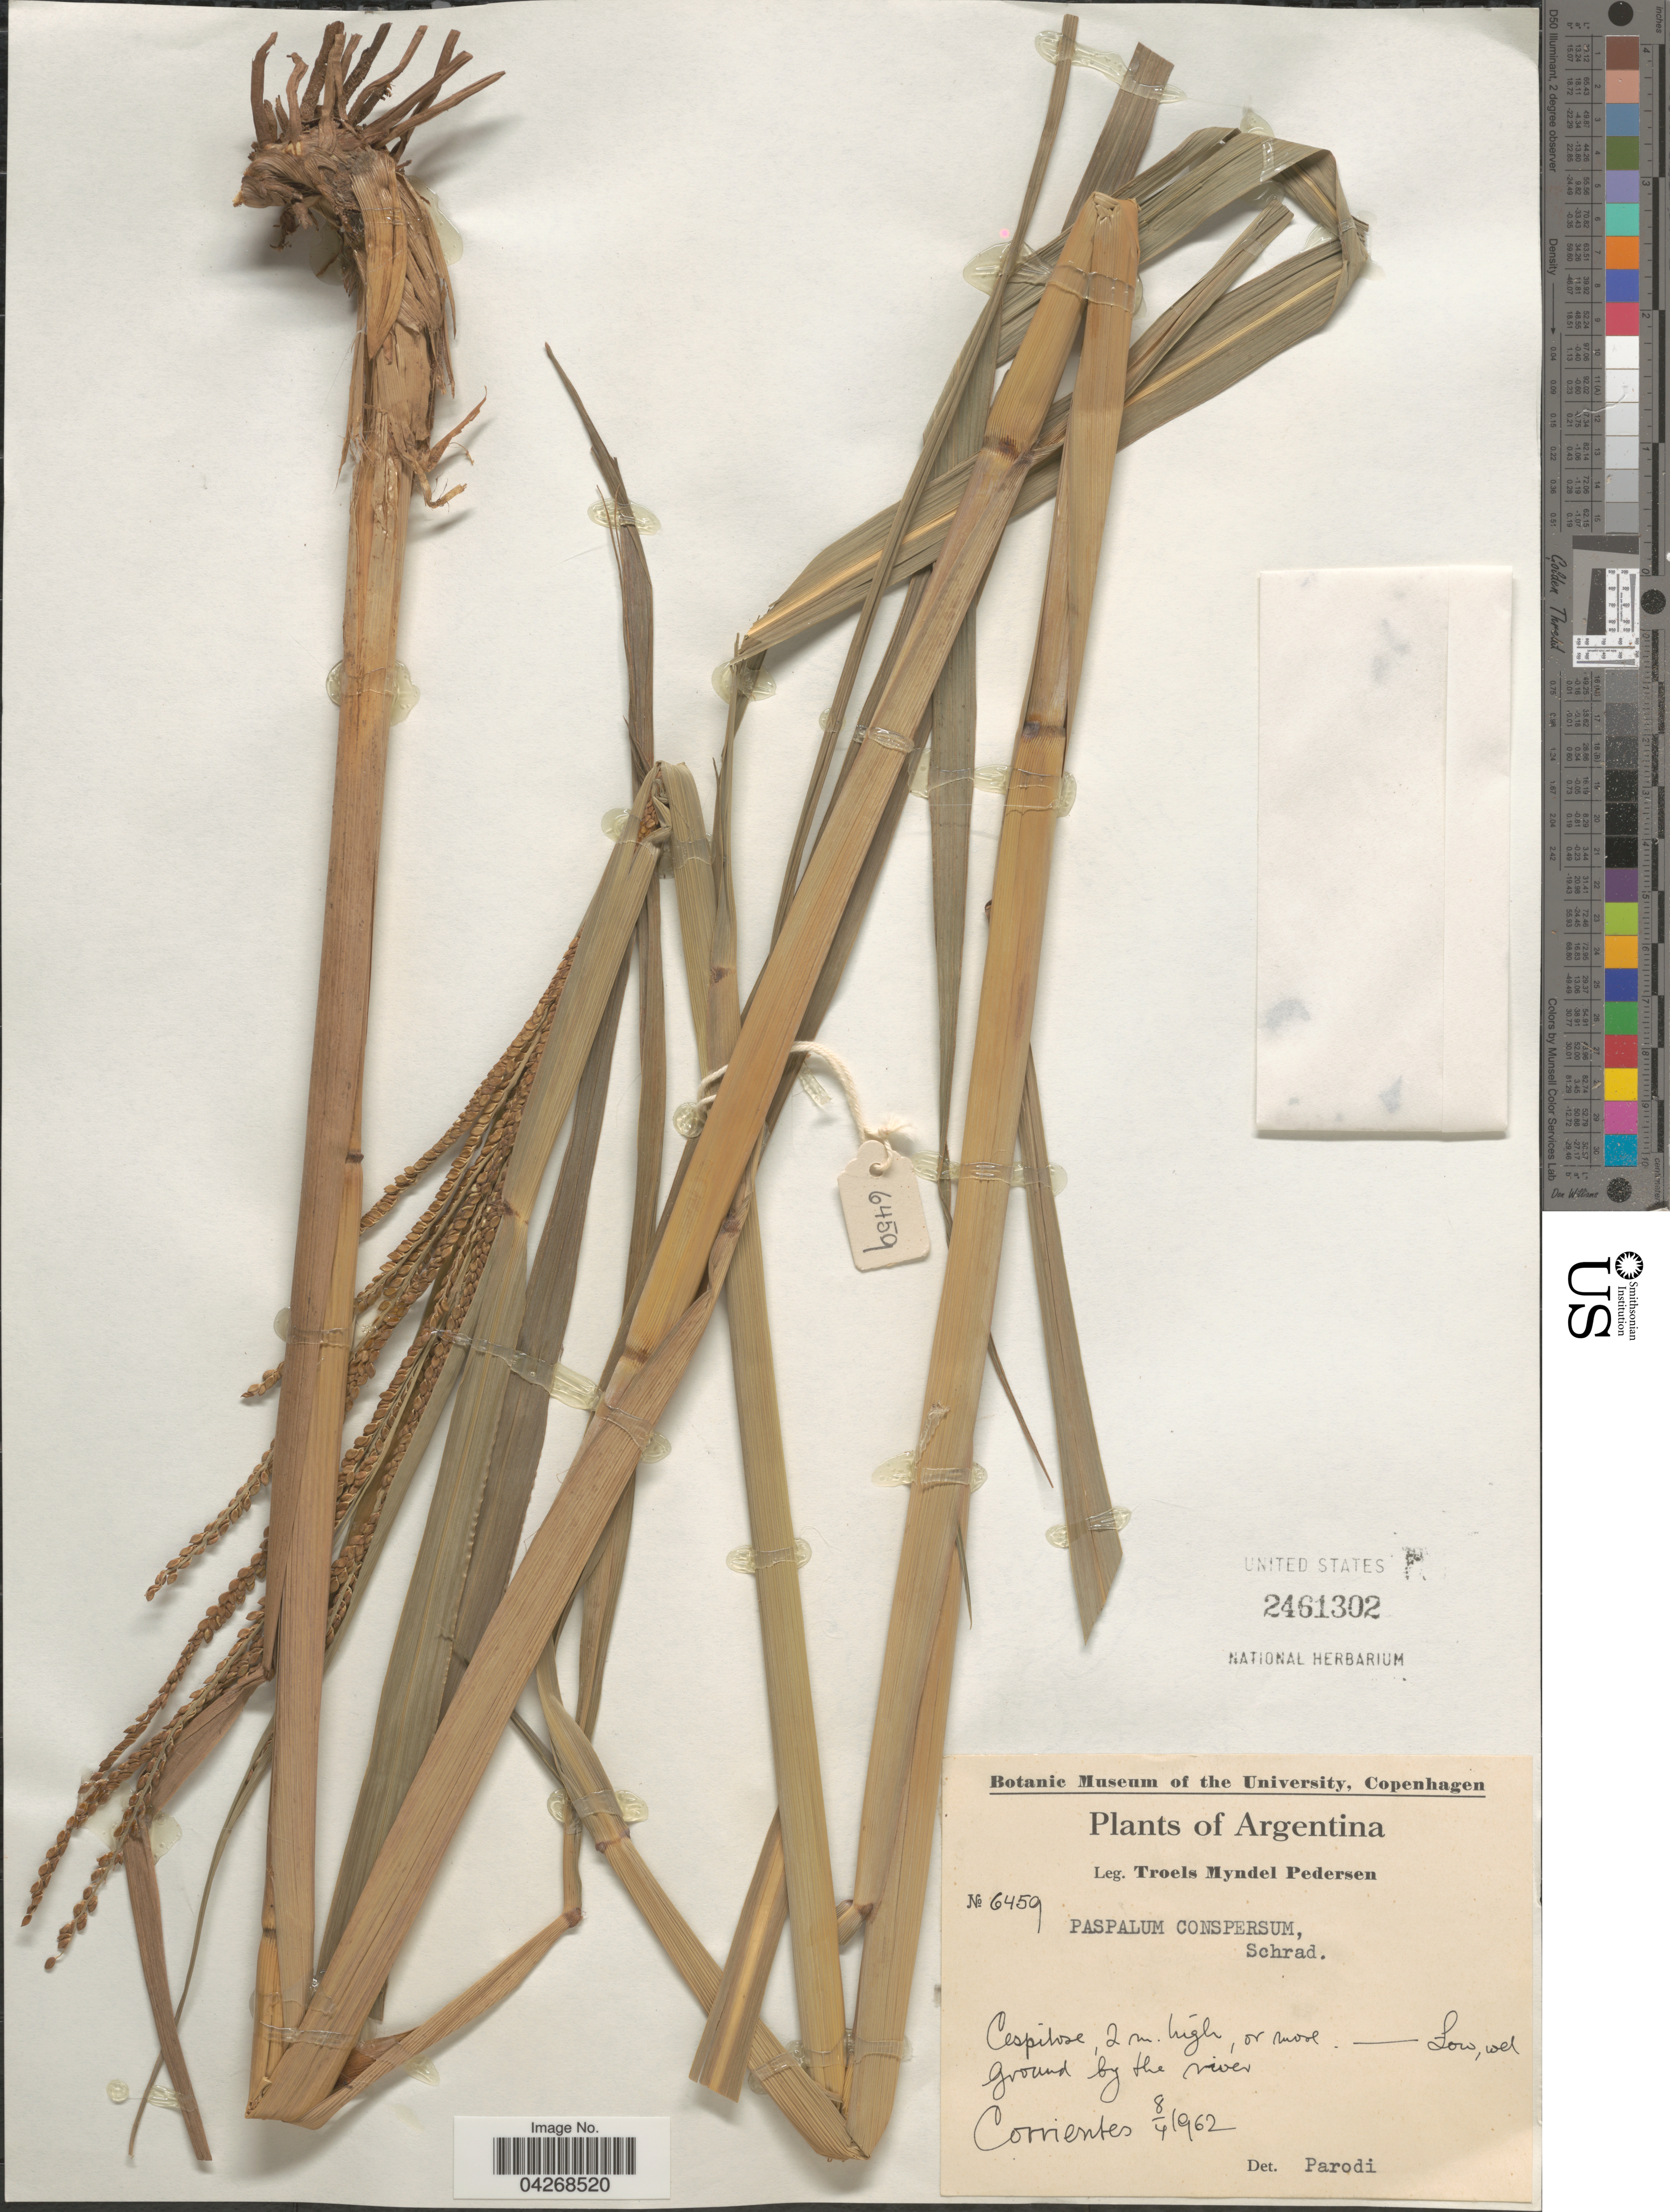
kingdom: Plantae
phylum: Tracheophyta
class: Liliopsida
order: Poales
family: Poaceae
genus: Paspalum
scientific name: Paspalum conspersum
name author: Schrad.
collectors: T. Pederson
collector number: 6459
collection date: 1962-04-08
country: Argentina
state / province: Corrientes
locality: Ground by the river.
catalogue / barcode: US 2461302